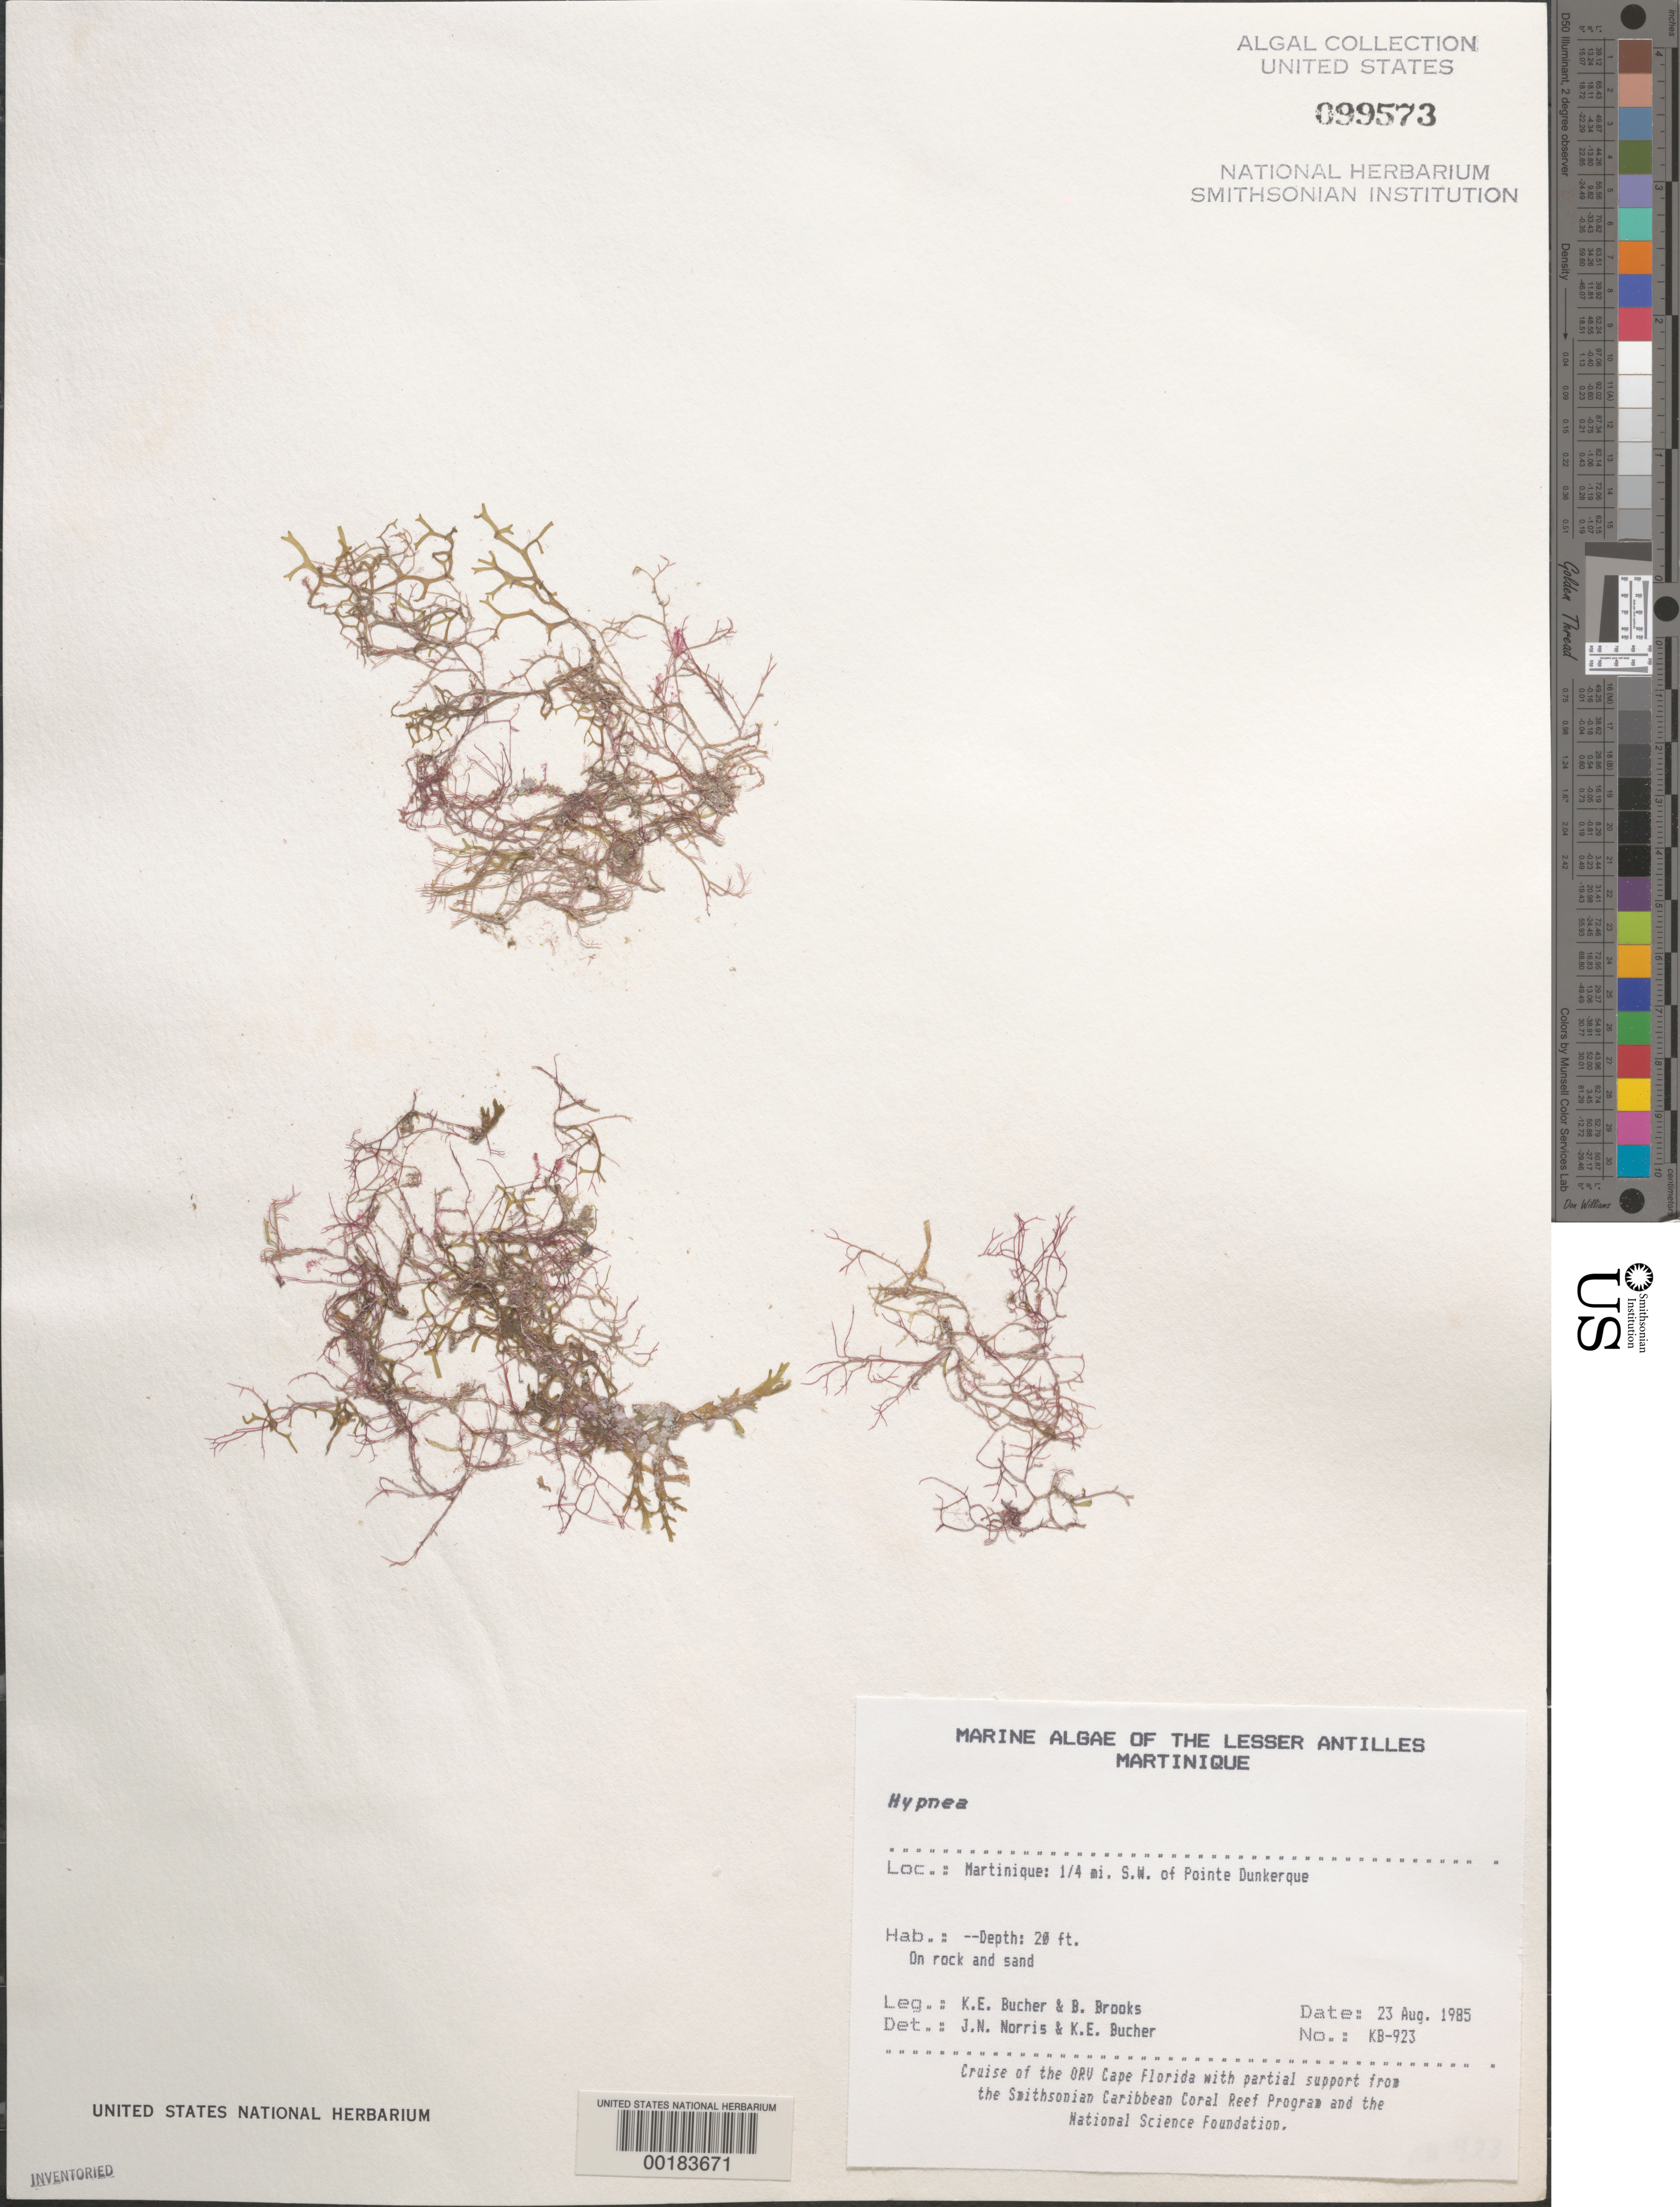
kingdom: Plantae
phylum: Rhodophyta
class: Florideophyceae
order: Gigartinales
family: Cystocloniaceae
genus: Hypnea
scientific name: Hypnea sp.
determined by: Norris, J. N.; Bucher, K. E.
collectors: K. E. Bucher & B. Brooks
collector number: KB-923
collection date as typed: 23 Aug 1985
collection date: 1985-08-23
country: Martinique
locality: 1/4th mile southwest of Pointe Dunkerque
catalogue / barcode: US 99573